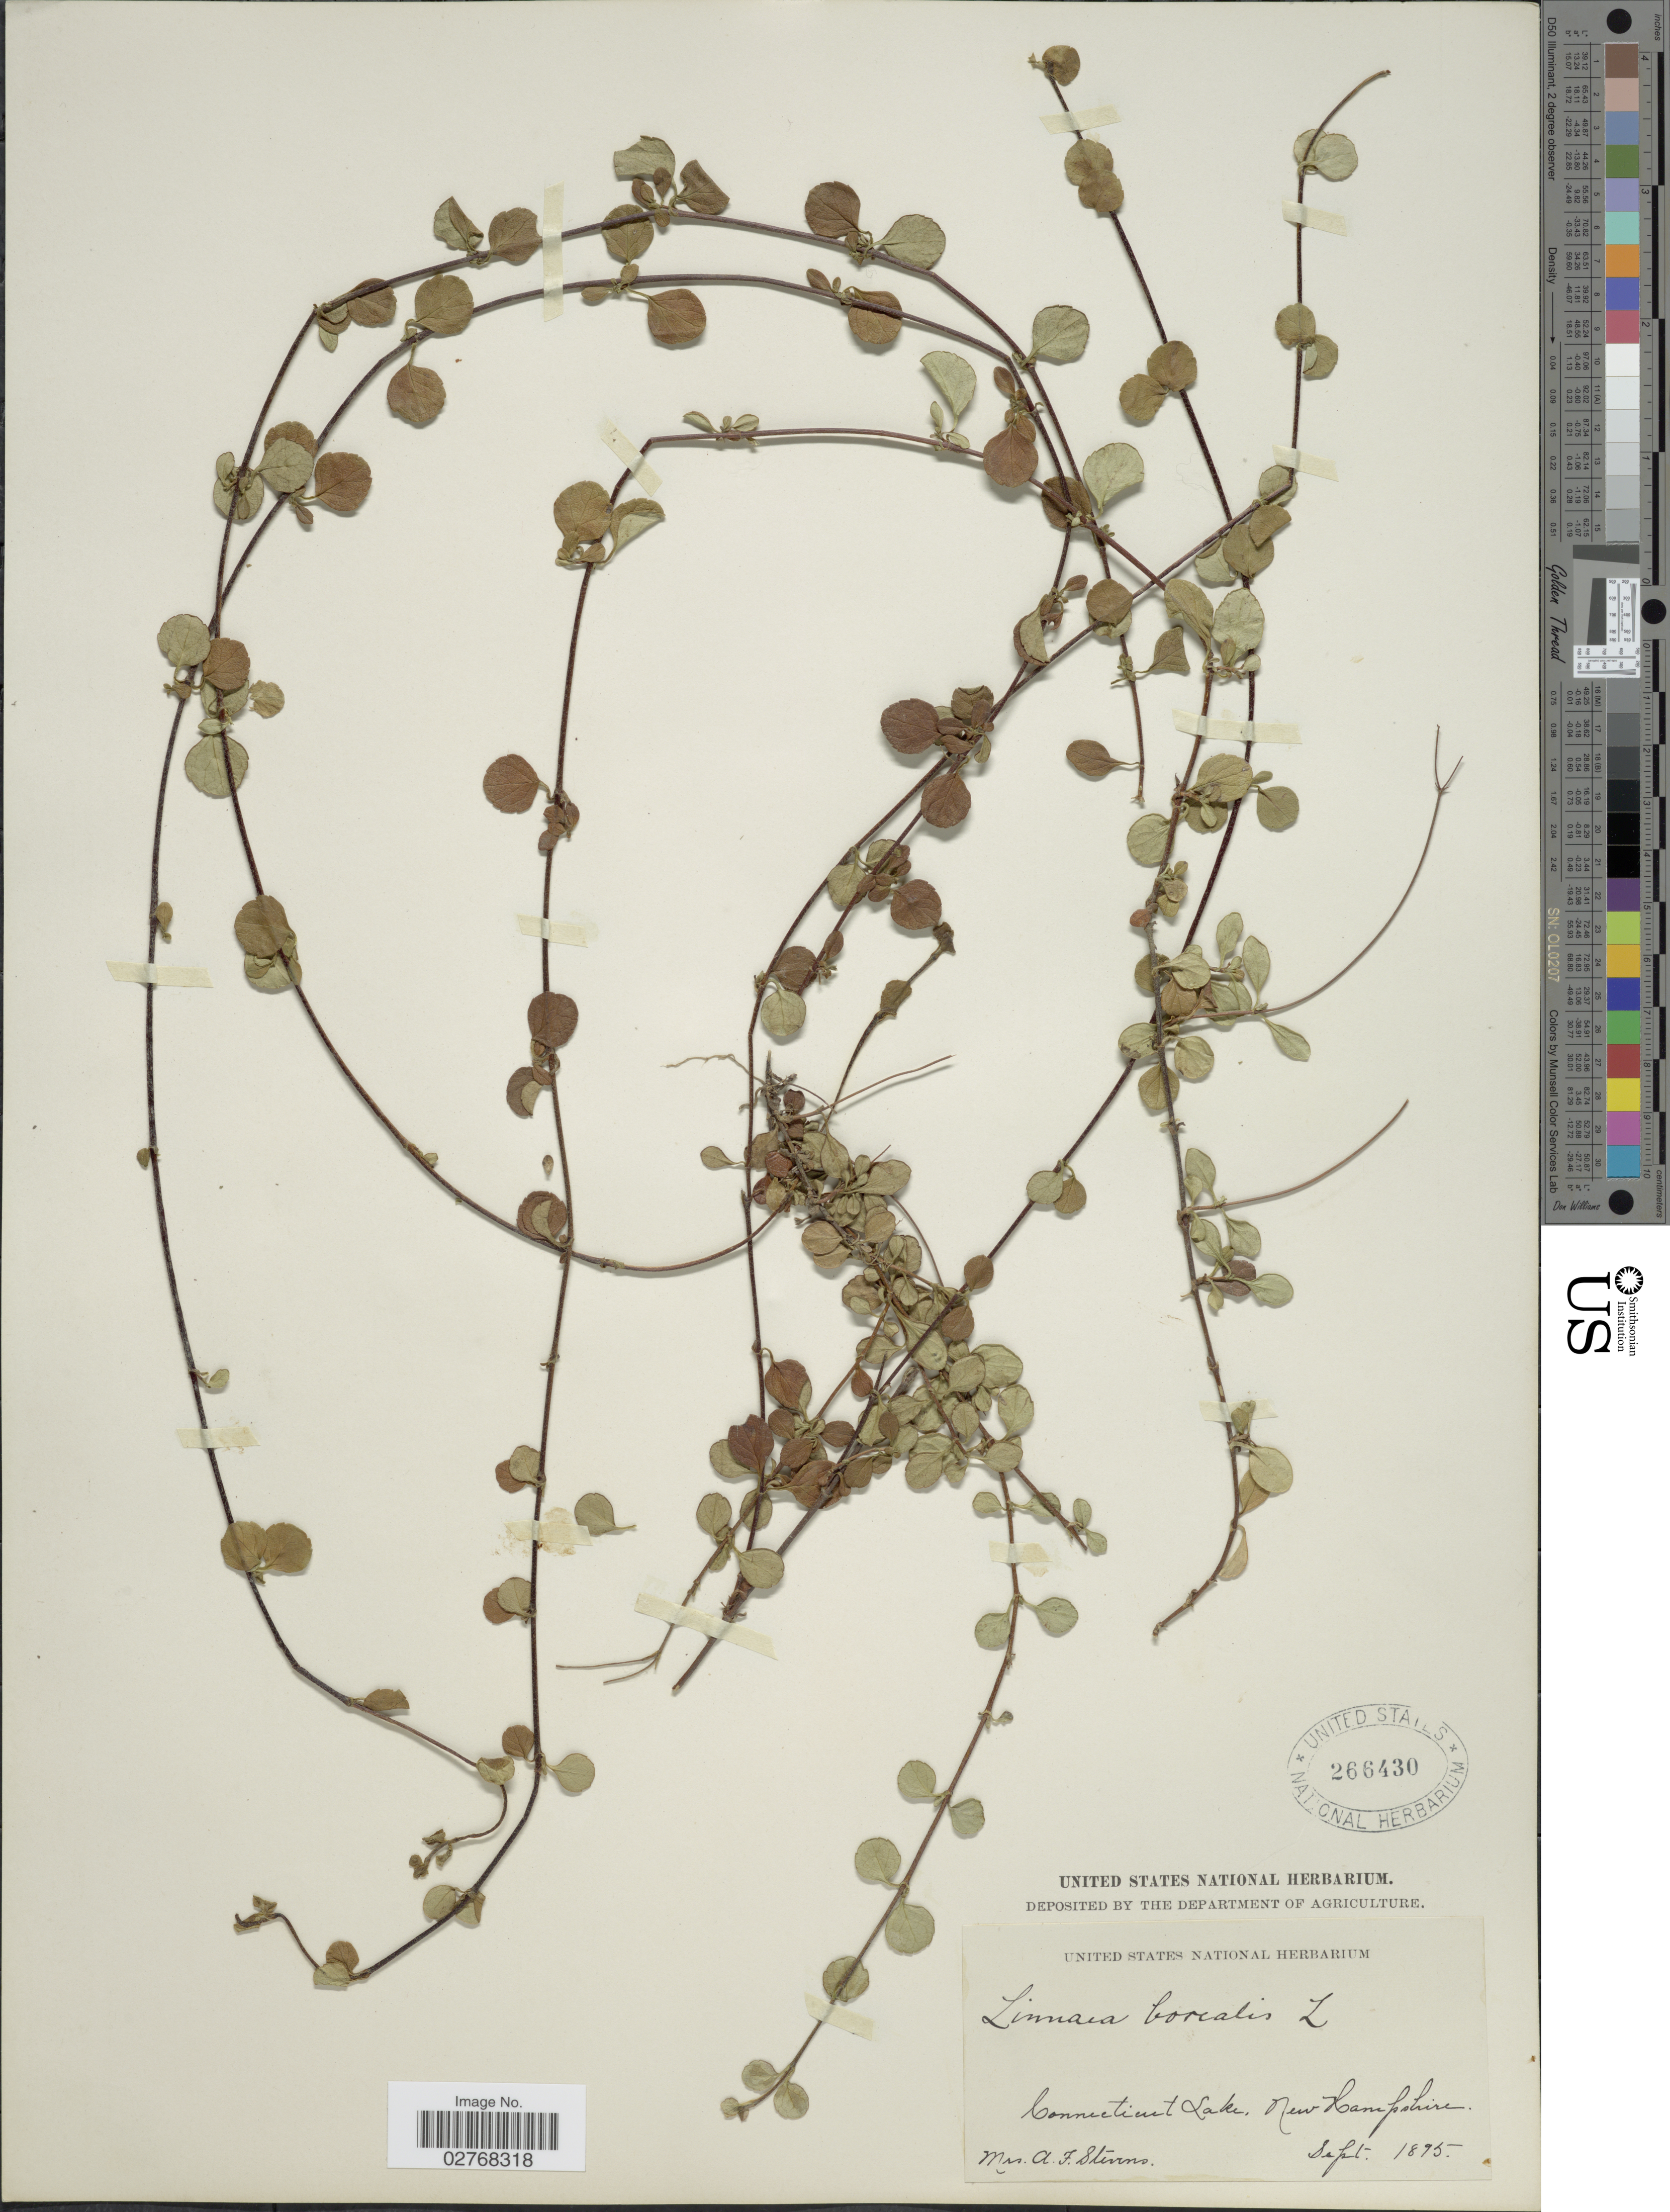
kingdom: Plantae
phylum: Tracheophyta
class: Magnoliopsida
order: Dipsacales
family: Caprifoliaceae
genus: Linnaea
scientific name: Linnaea borealis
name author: L.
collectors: A. Stevens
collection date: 1895-09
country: United States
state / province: New Hampshire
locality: Connecticut Lake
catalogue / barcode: US 266430